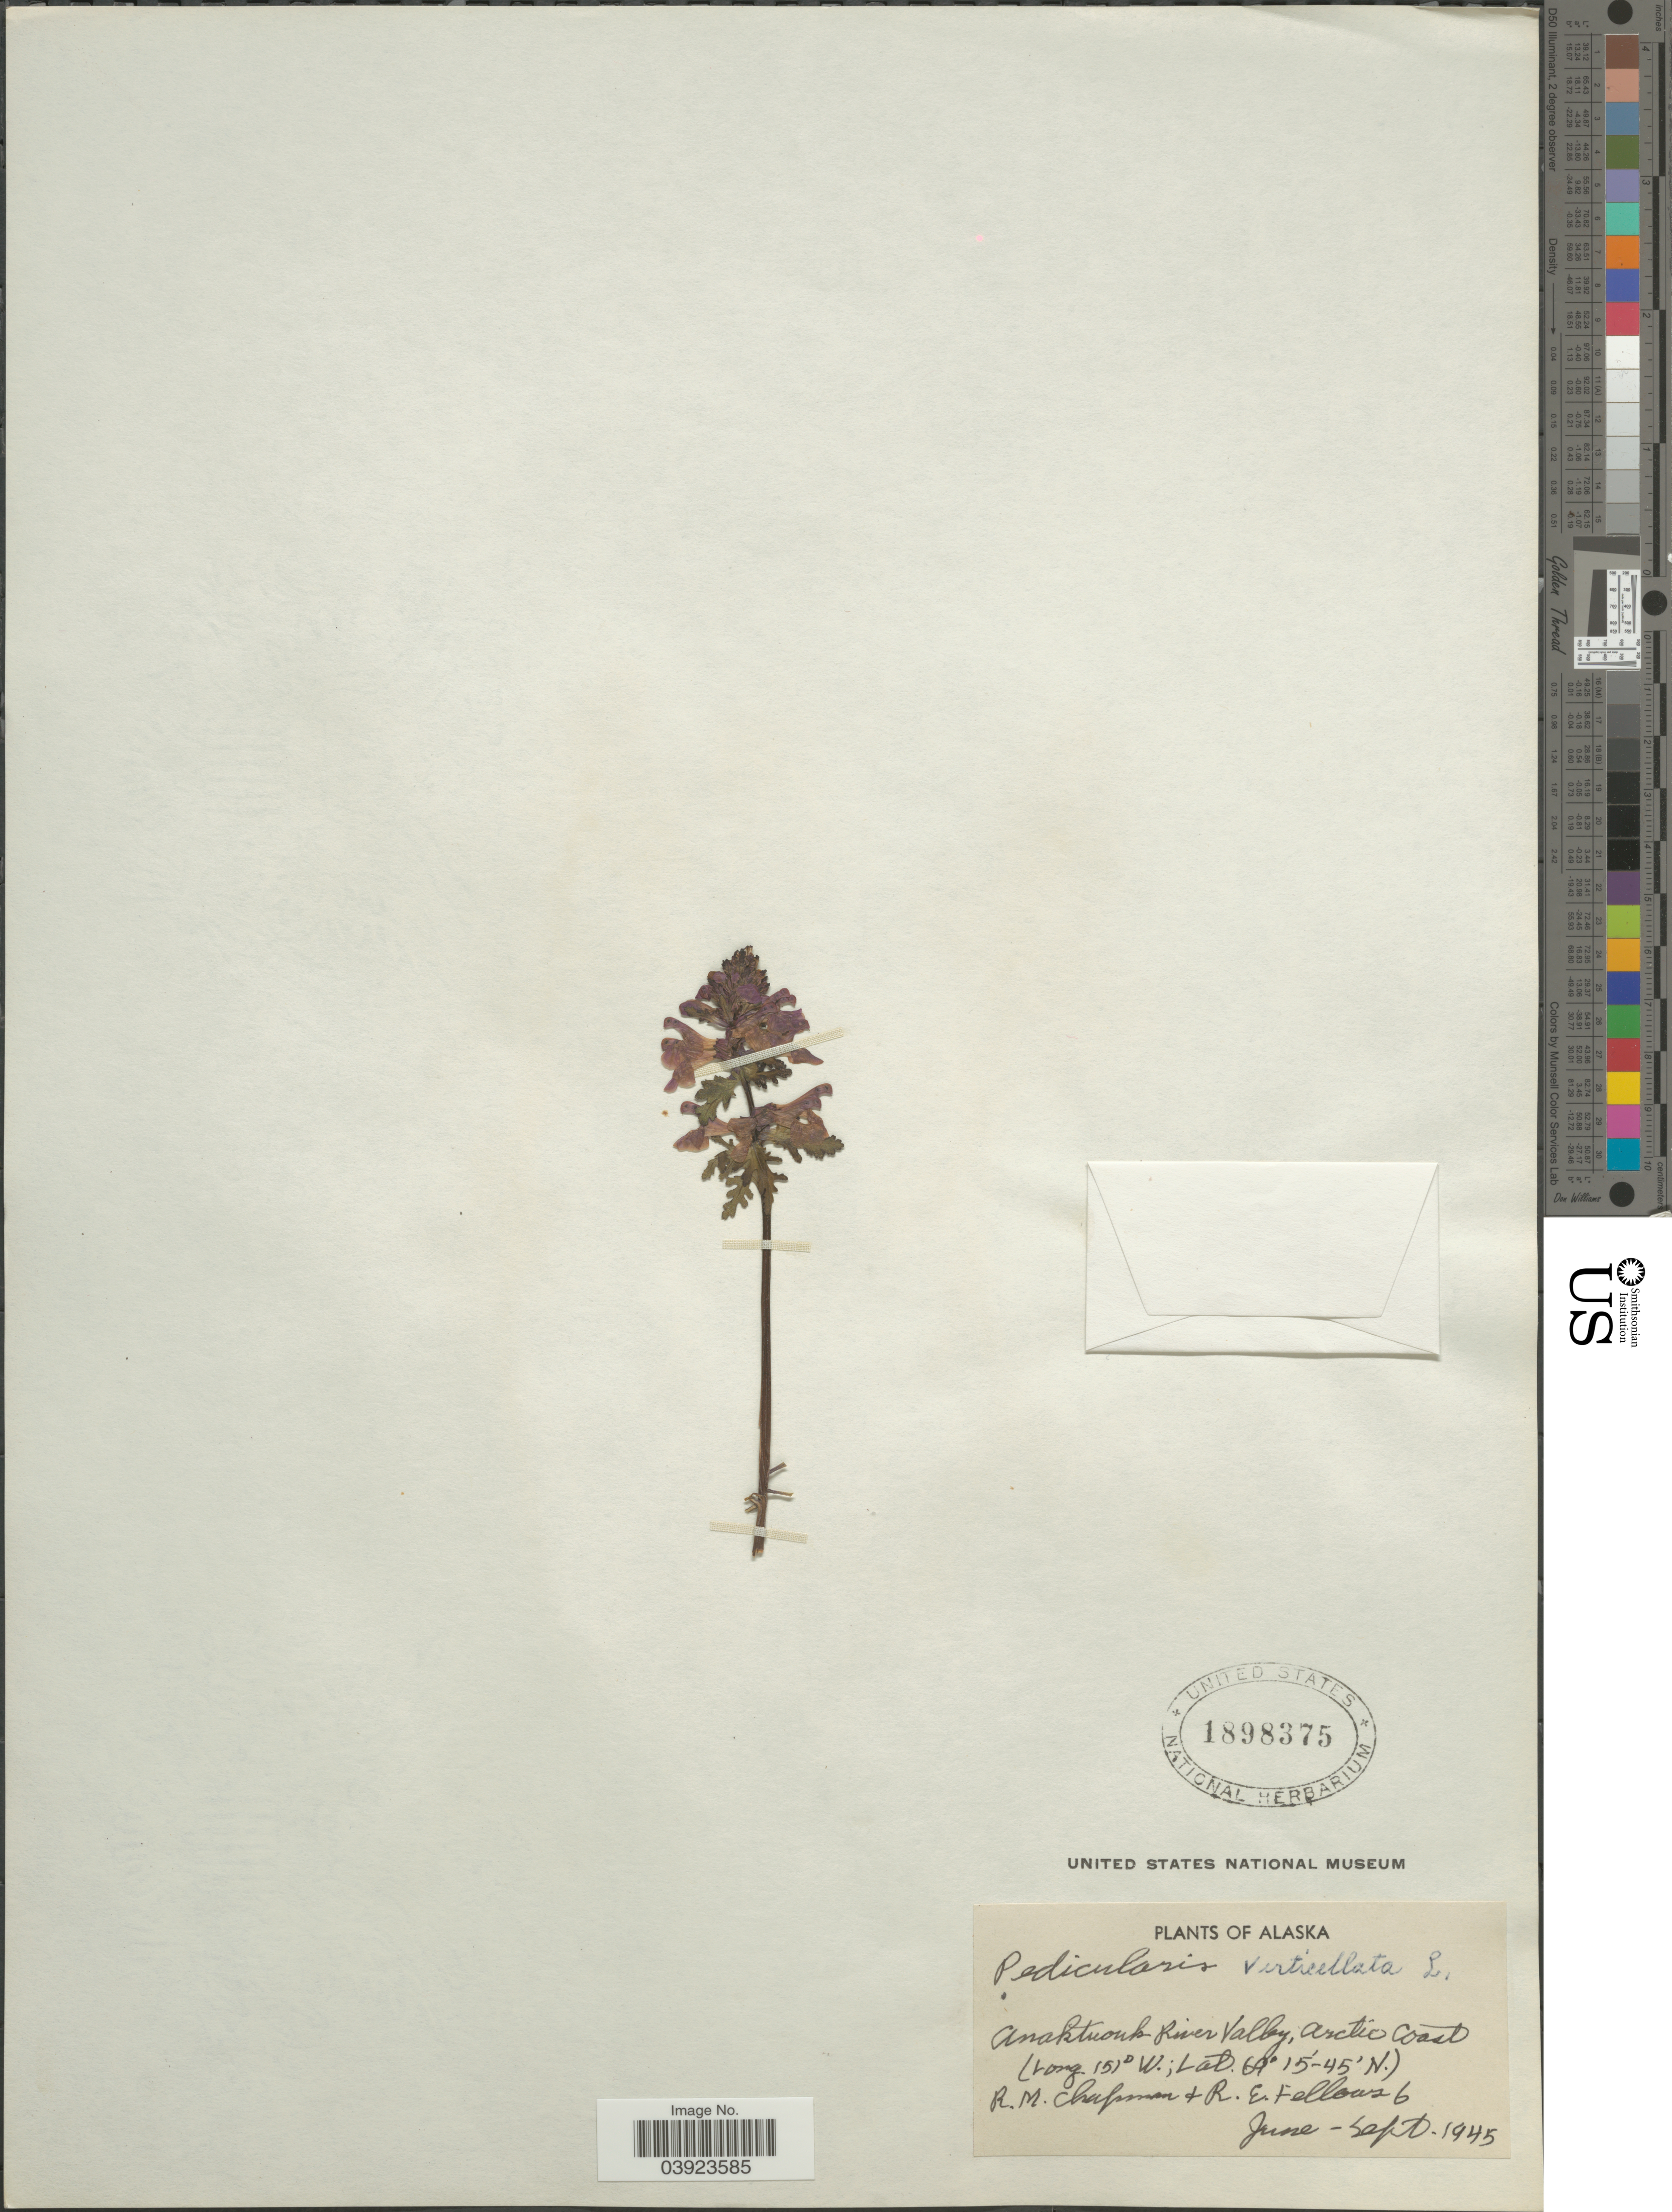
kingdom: Plantae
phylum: Tracheophyta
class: Magnoliopsida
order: Lamiales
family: Orobanchaceae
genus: Pedicularis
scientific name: Pedicularis verticillata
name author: L.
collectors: R. M. Chapman & R. Fellows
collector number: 6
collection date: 1945-06/1945-09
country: United States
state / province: Alaska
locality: Anaktuvuk River Valley, Arctic Coast.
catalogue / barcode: US 1898375